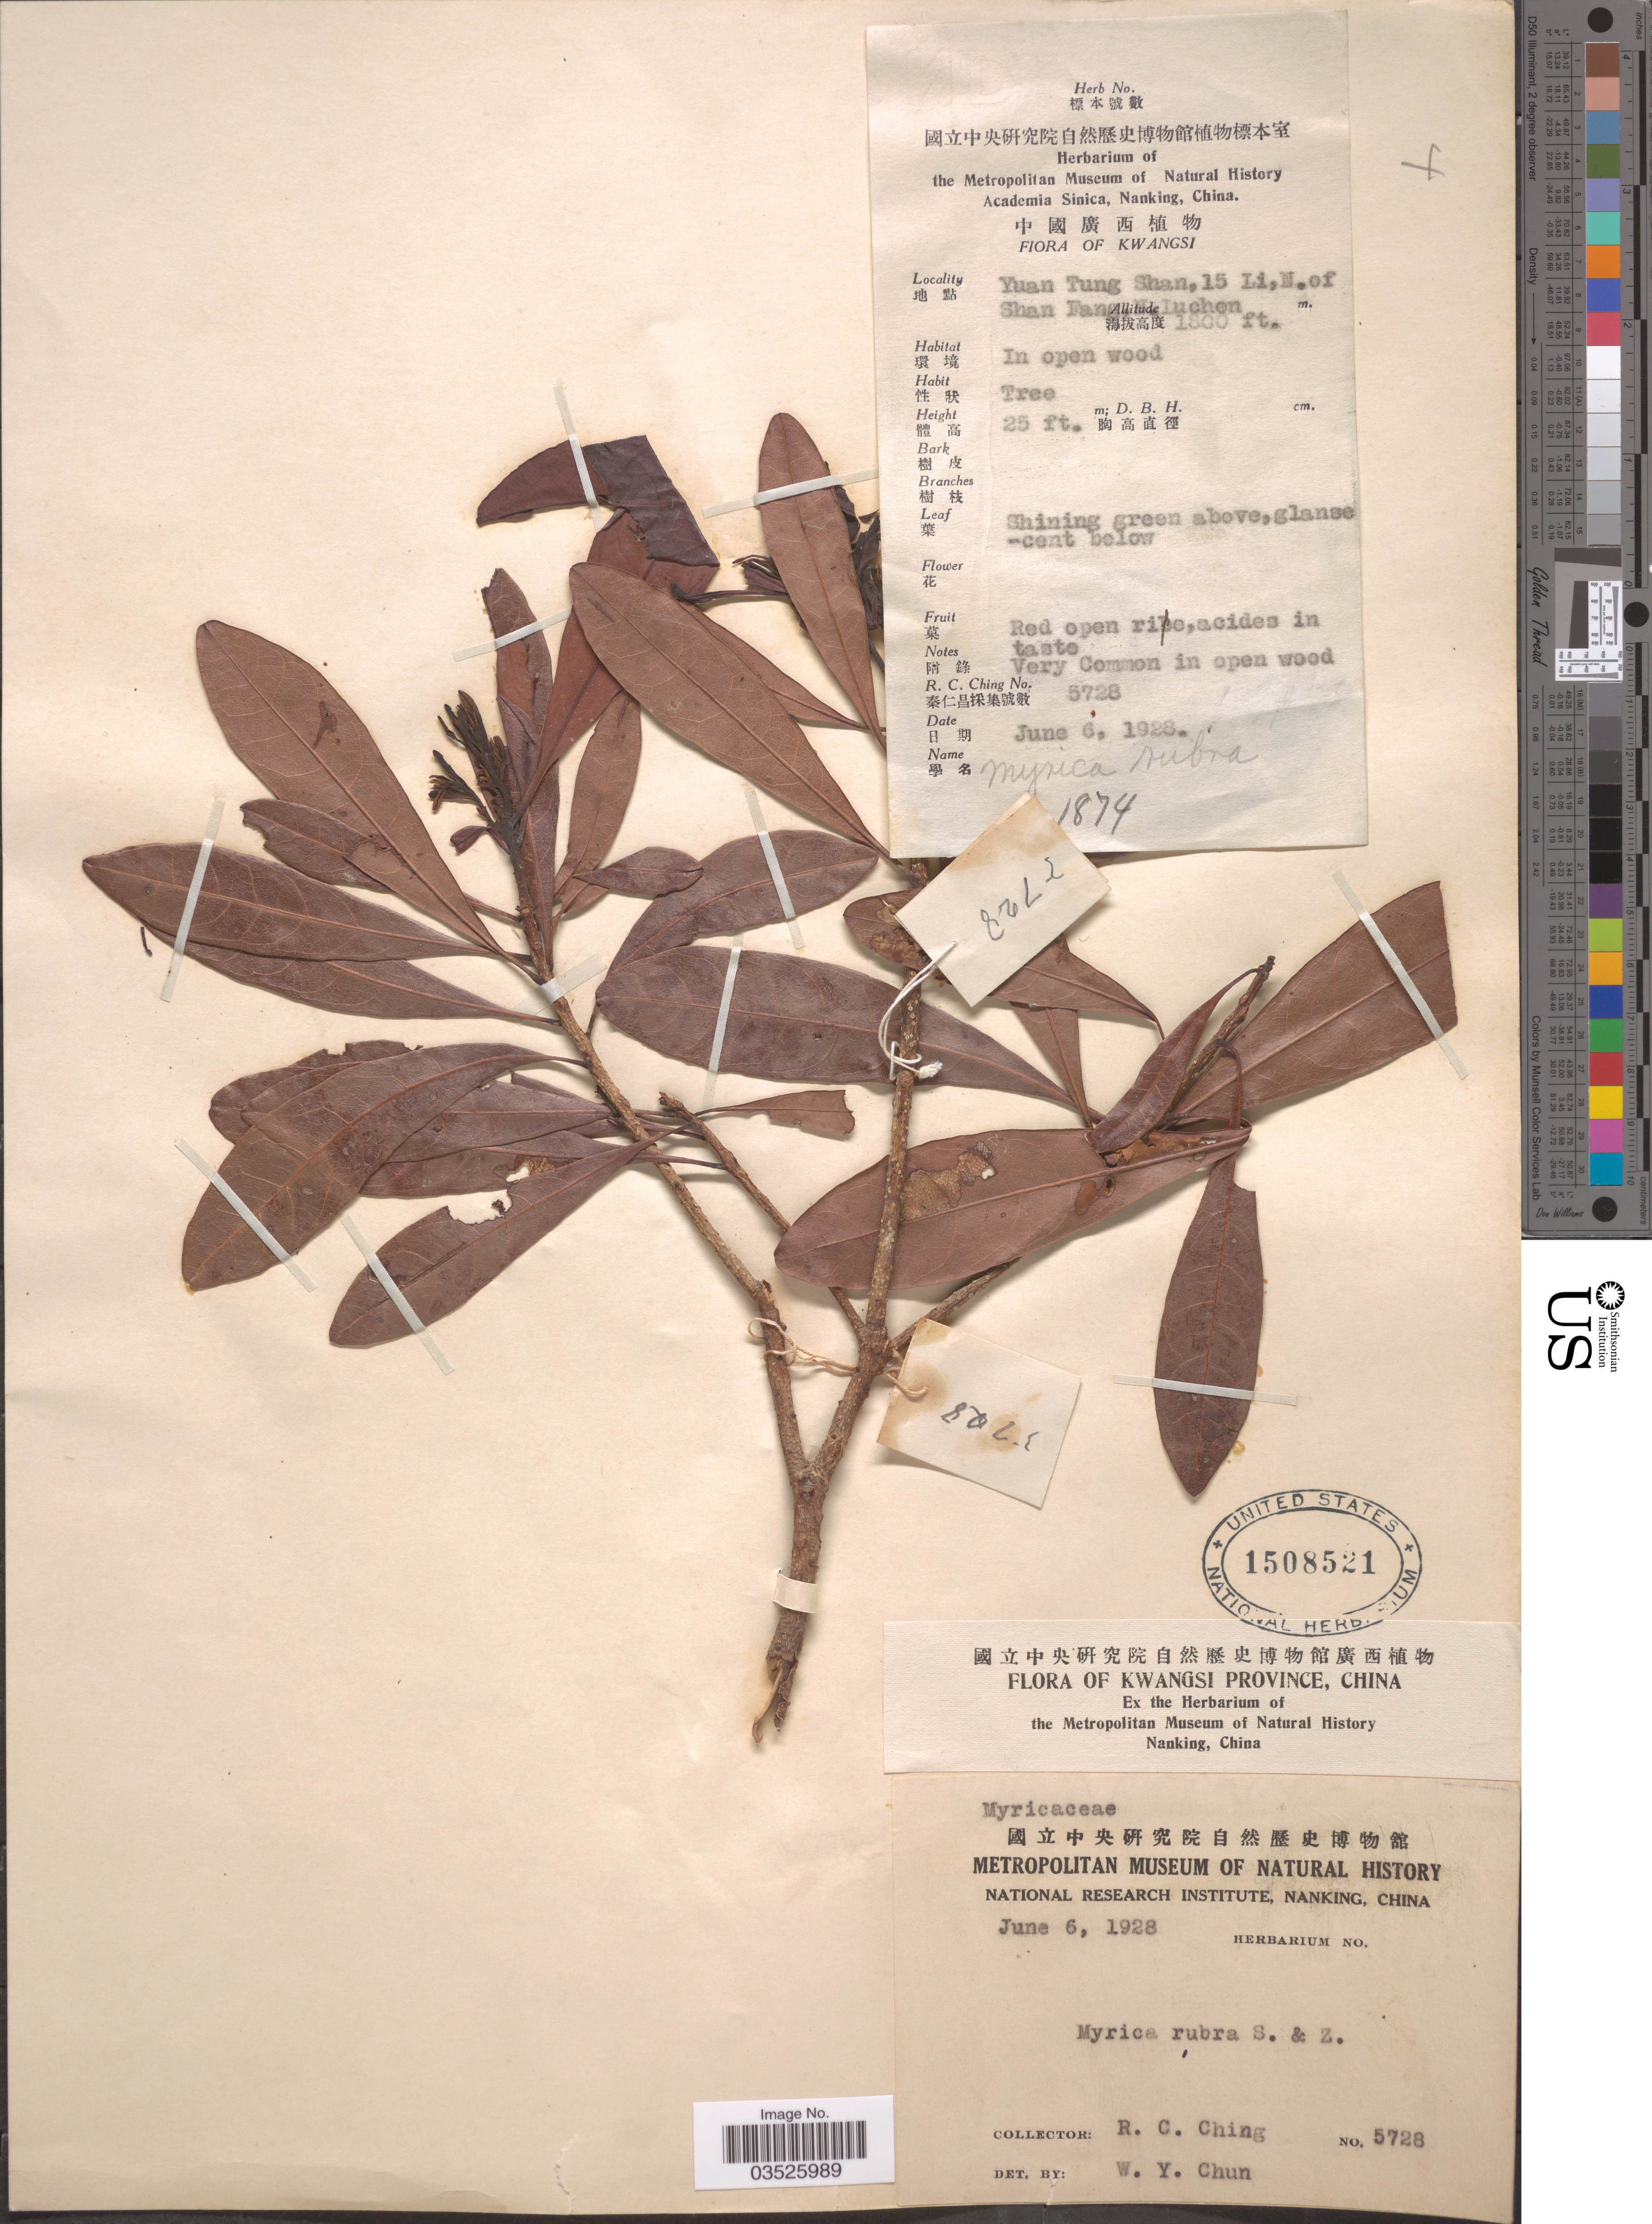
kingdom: Plantae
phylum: Tracheophyta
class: Magnoliopsida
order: Fagales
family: Myricaceae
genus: Morella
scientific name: Morella rubra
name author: Lour.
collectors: R. C. Ching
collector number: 5728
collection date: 1928-06-06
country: China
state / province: Guangxi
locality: Kwangsi Province. Yuan Tung Shan, 15 Li. N. of Shan Fang [illegible text] Luchen.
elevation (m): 549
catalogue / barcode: US 1508521